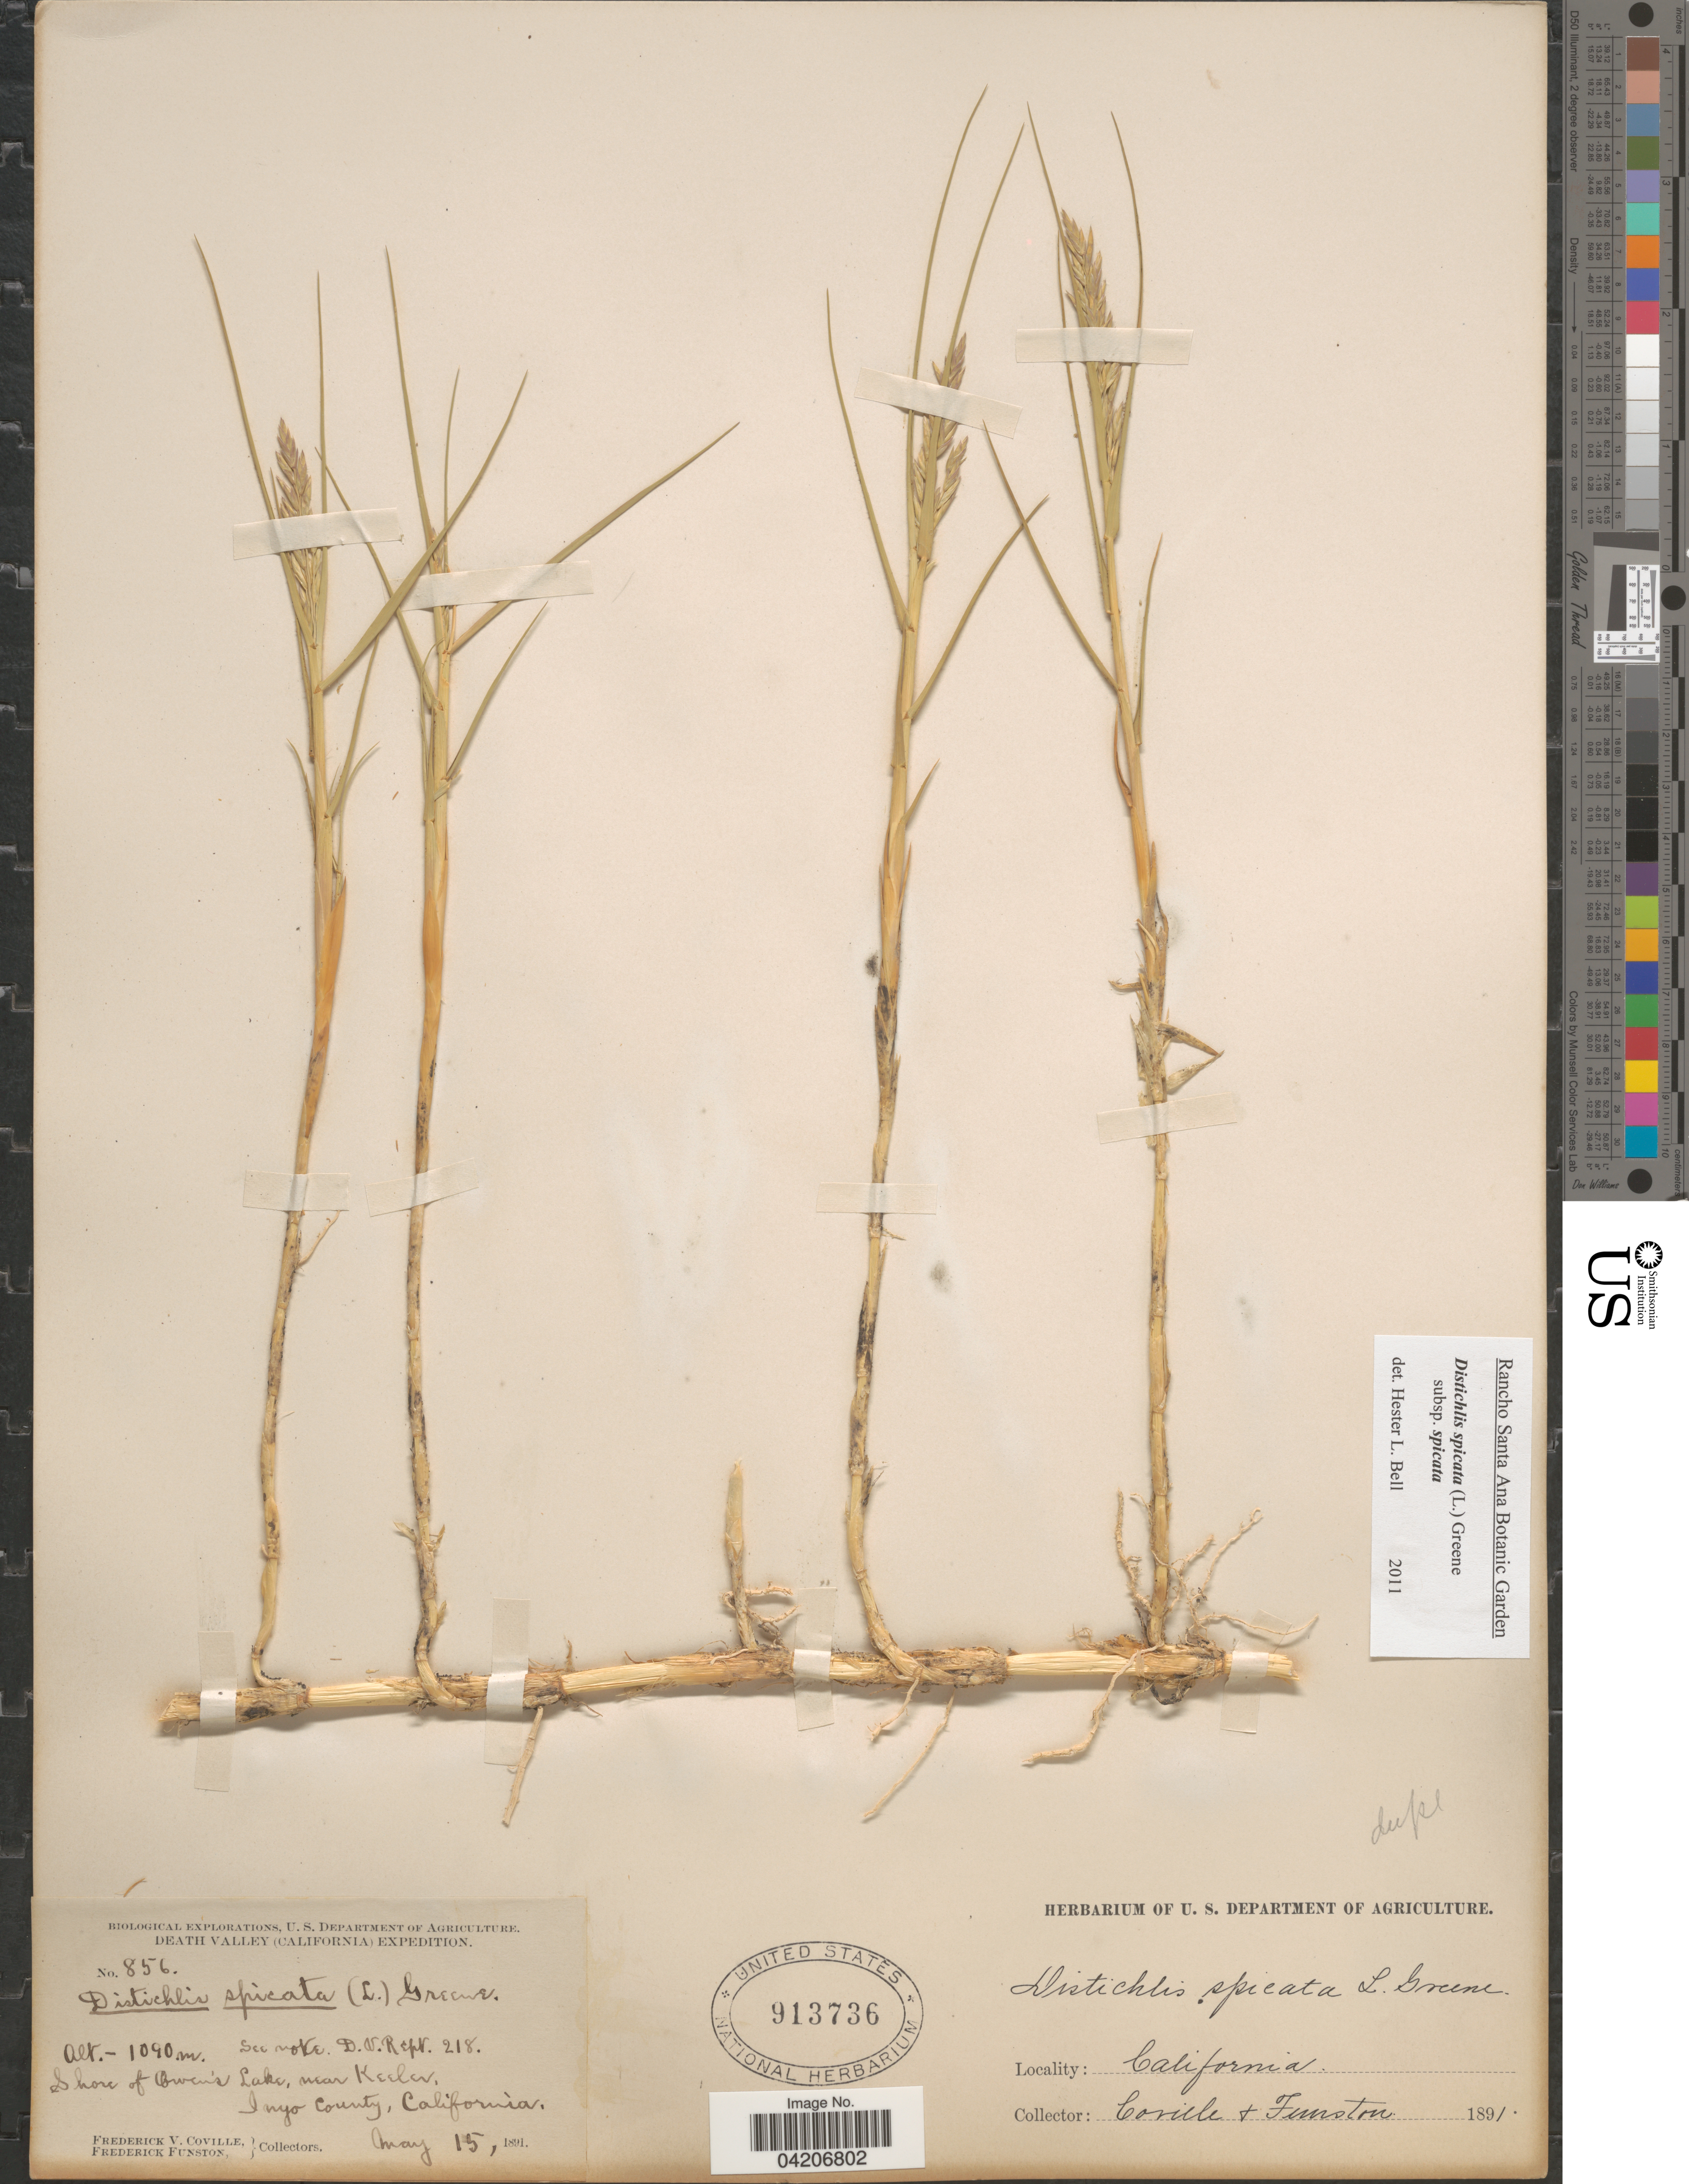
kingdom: Plantae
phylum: Tracheophyta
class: Liliopsida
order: Poales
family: Poaceae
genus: Distichlis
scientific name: Distichlis spicata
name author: (L.) Greene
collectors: F. V. Coville & F. Funston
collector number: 856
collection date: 1891-05-15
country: United States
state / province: California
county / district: Inyo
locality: Death Valley (California) expedition. Shore of Owen's Lake, near Keeler, Inyo County.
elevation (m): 1090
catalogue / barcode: US 913736